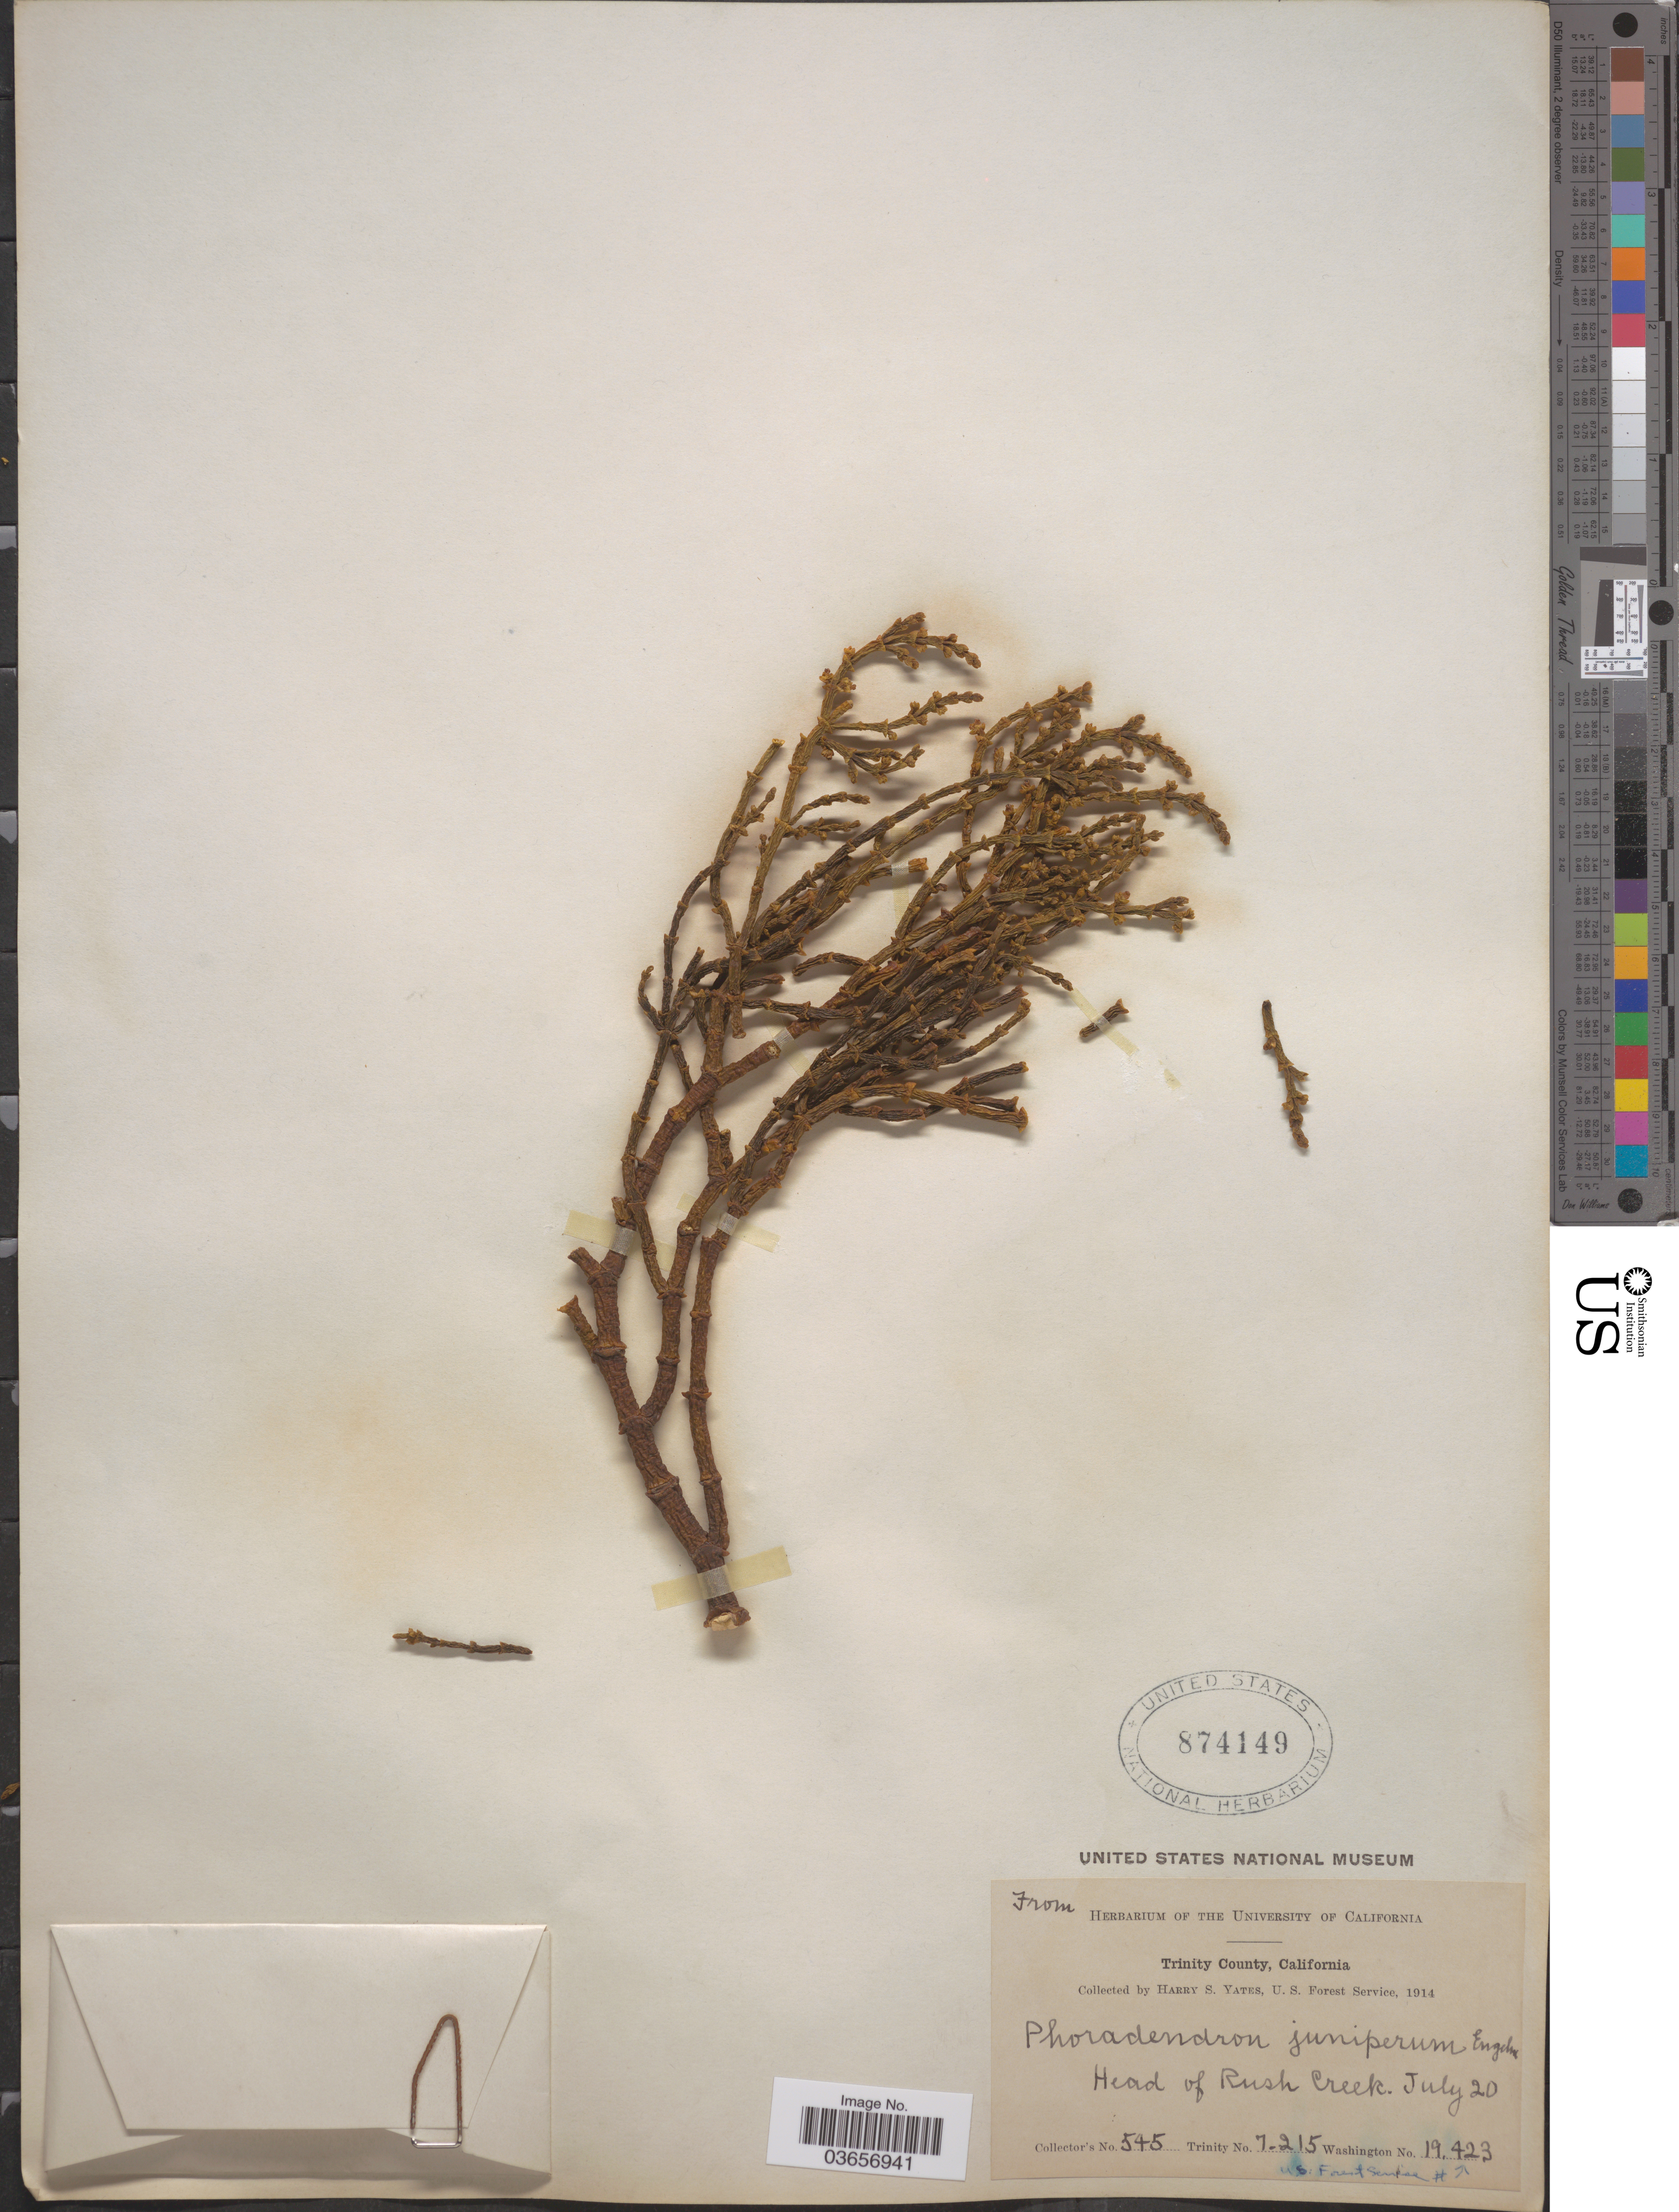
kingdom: Plantae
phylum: Tracheophyta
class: Magnoliopsida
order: Santalales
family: Viscaceae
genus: Phoradendron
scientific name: Phoradendron libocedri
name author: (Engelm.) Howell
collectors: H. S. Yates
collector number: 545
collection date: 1914-07-20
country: United States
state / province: California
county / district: Trinity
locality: Trinity County. Head of Rush Creek.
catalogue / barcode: US 874149